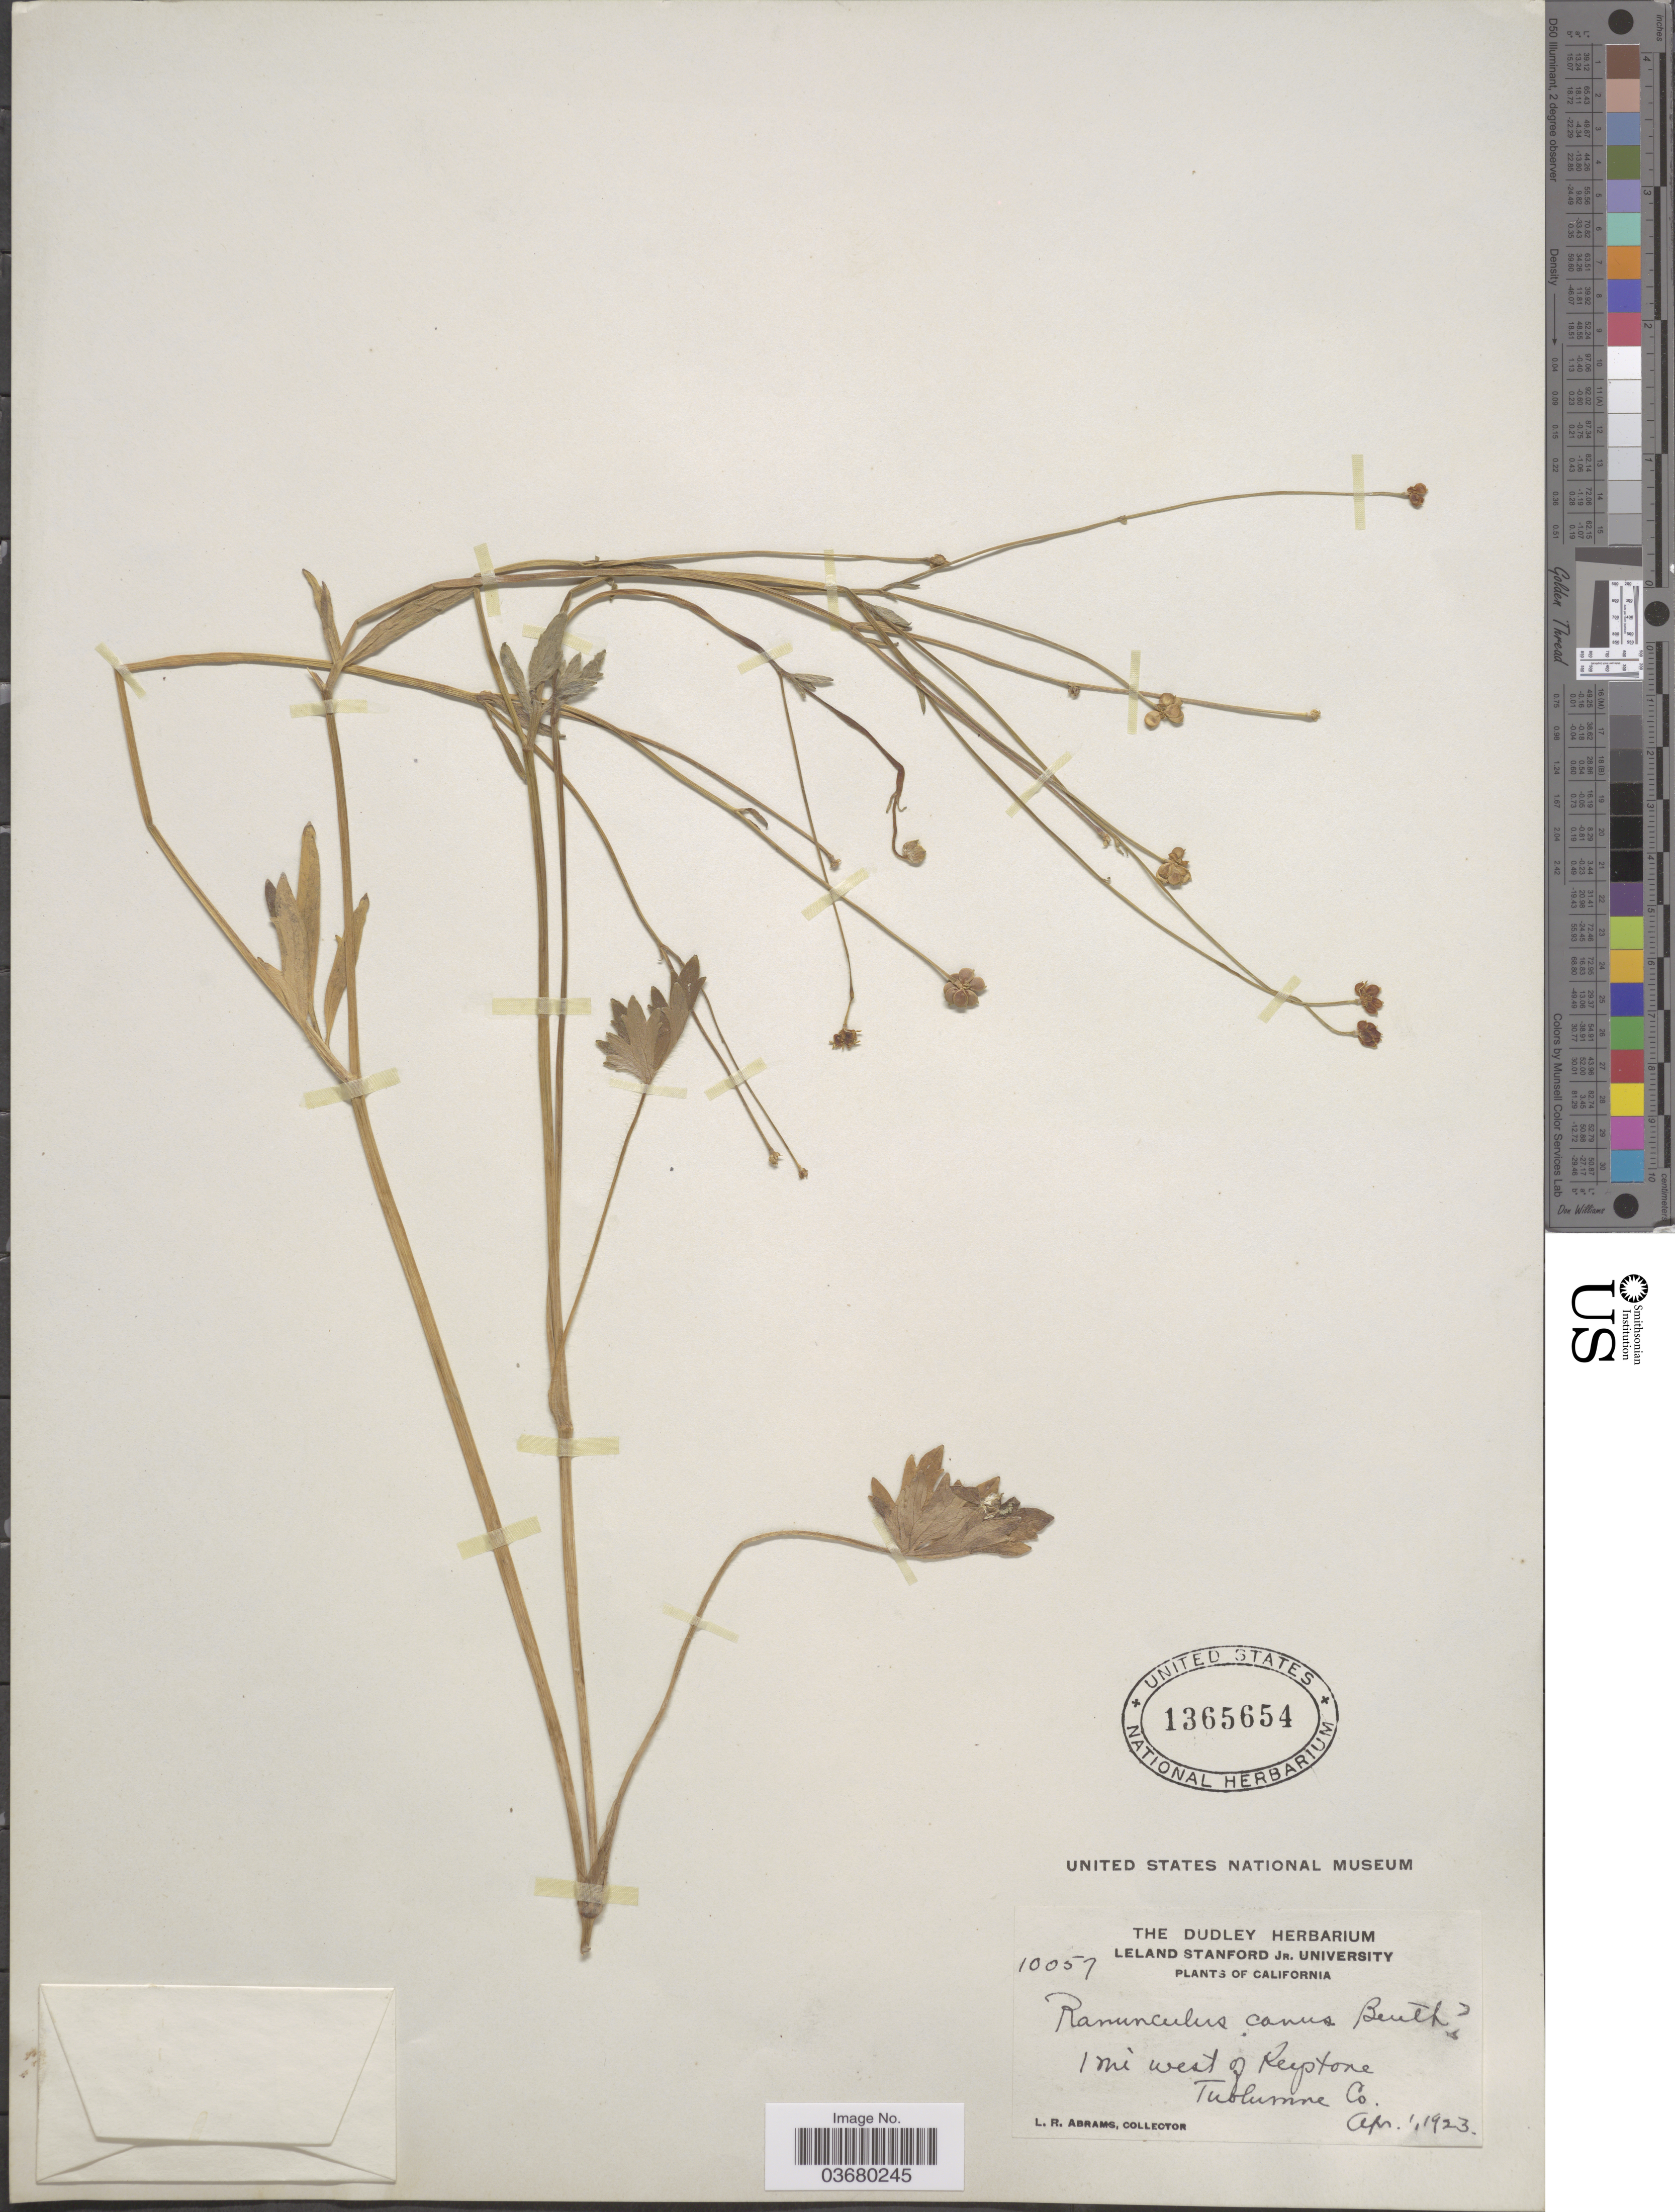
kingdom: Plantae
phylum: Tracheophyta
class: Magnoliopsida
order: Ranunculales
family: Ranunculaceae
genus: Ranunculus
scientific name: Ranunculus canus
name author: Benth.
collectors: L. Abrams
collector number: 10057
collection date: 1923-04-01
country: United States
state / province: California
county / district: Tuolumne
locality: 1 mi west of Keystone. Tuolumne Co.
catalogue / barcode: US 1365654